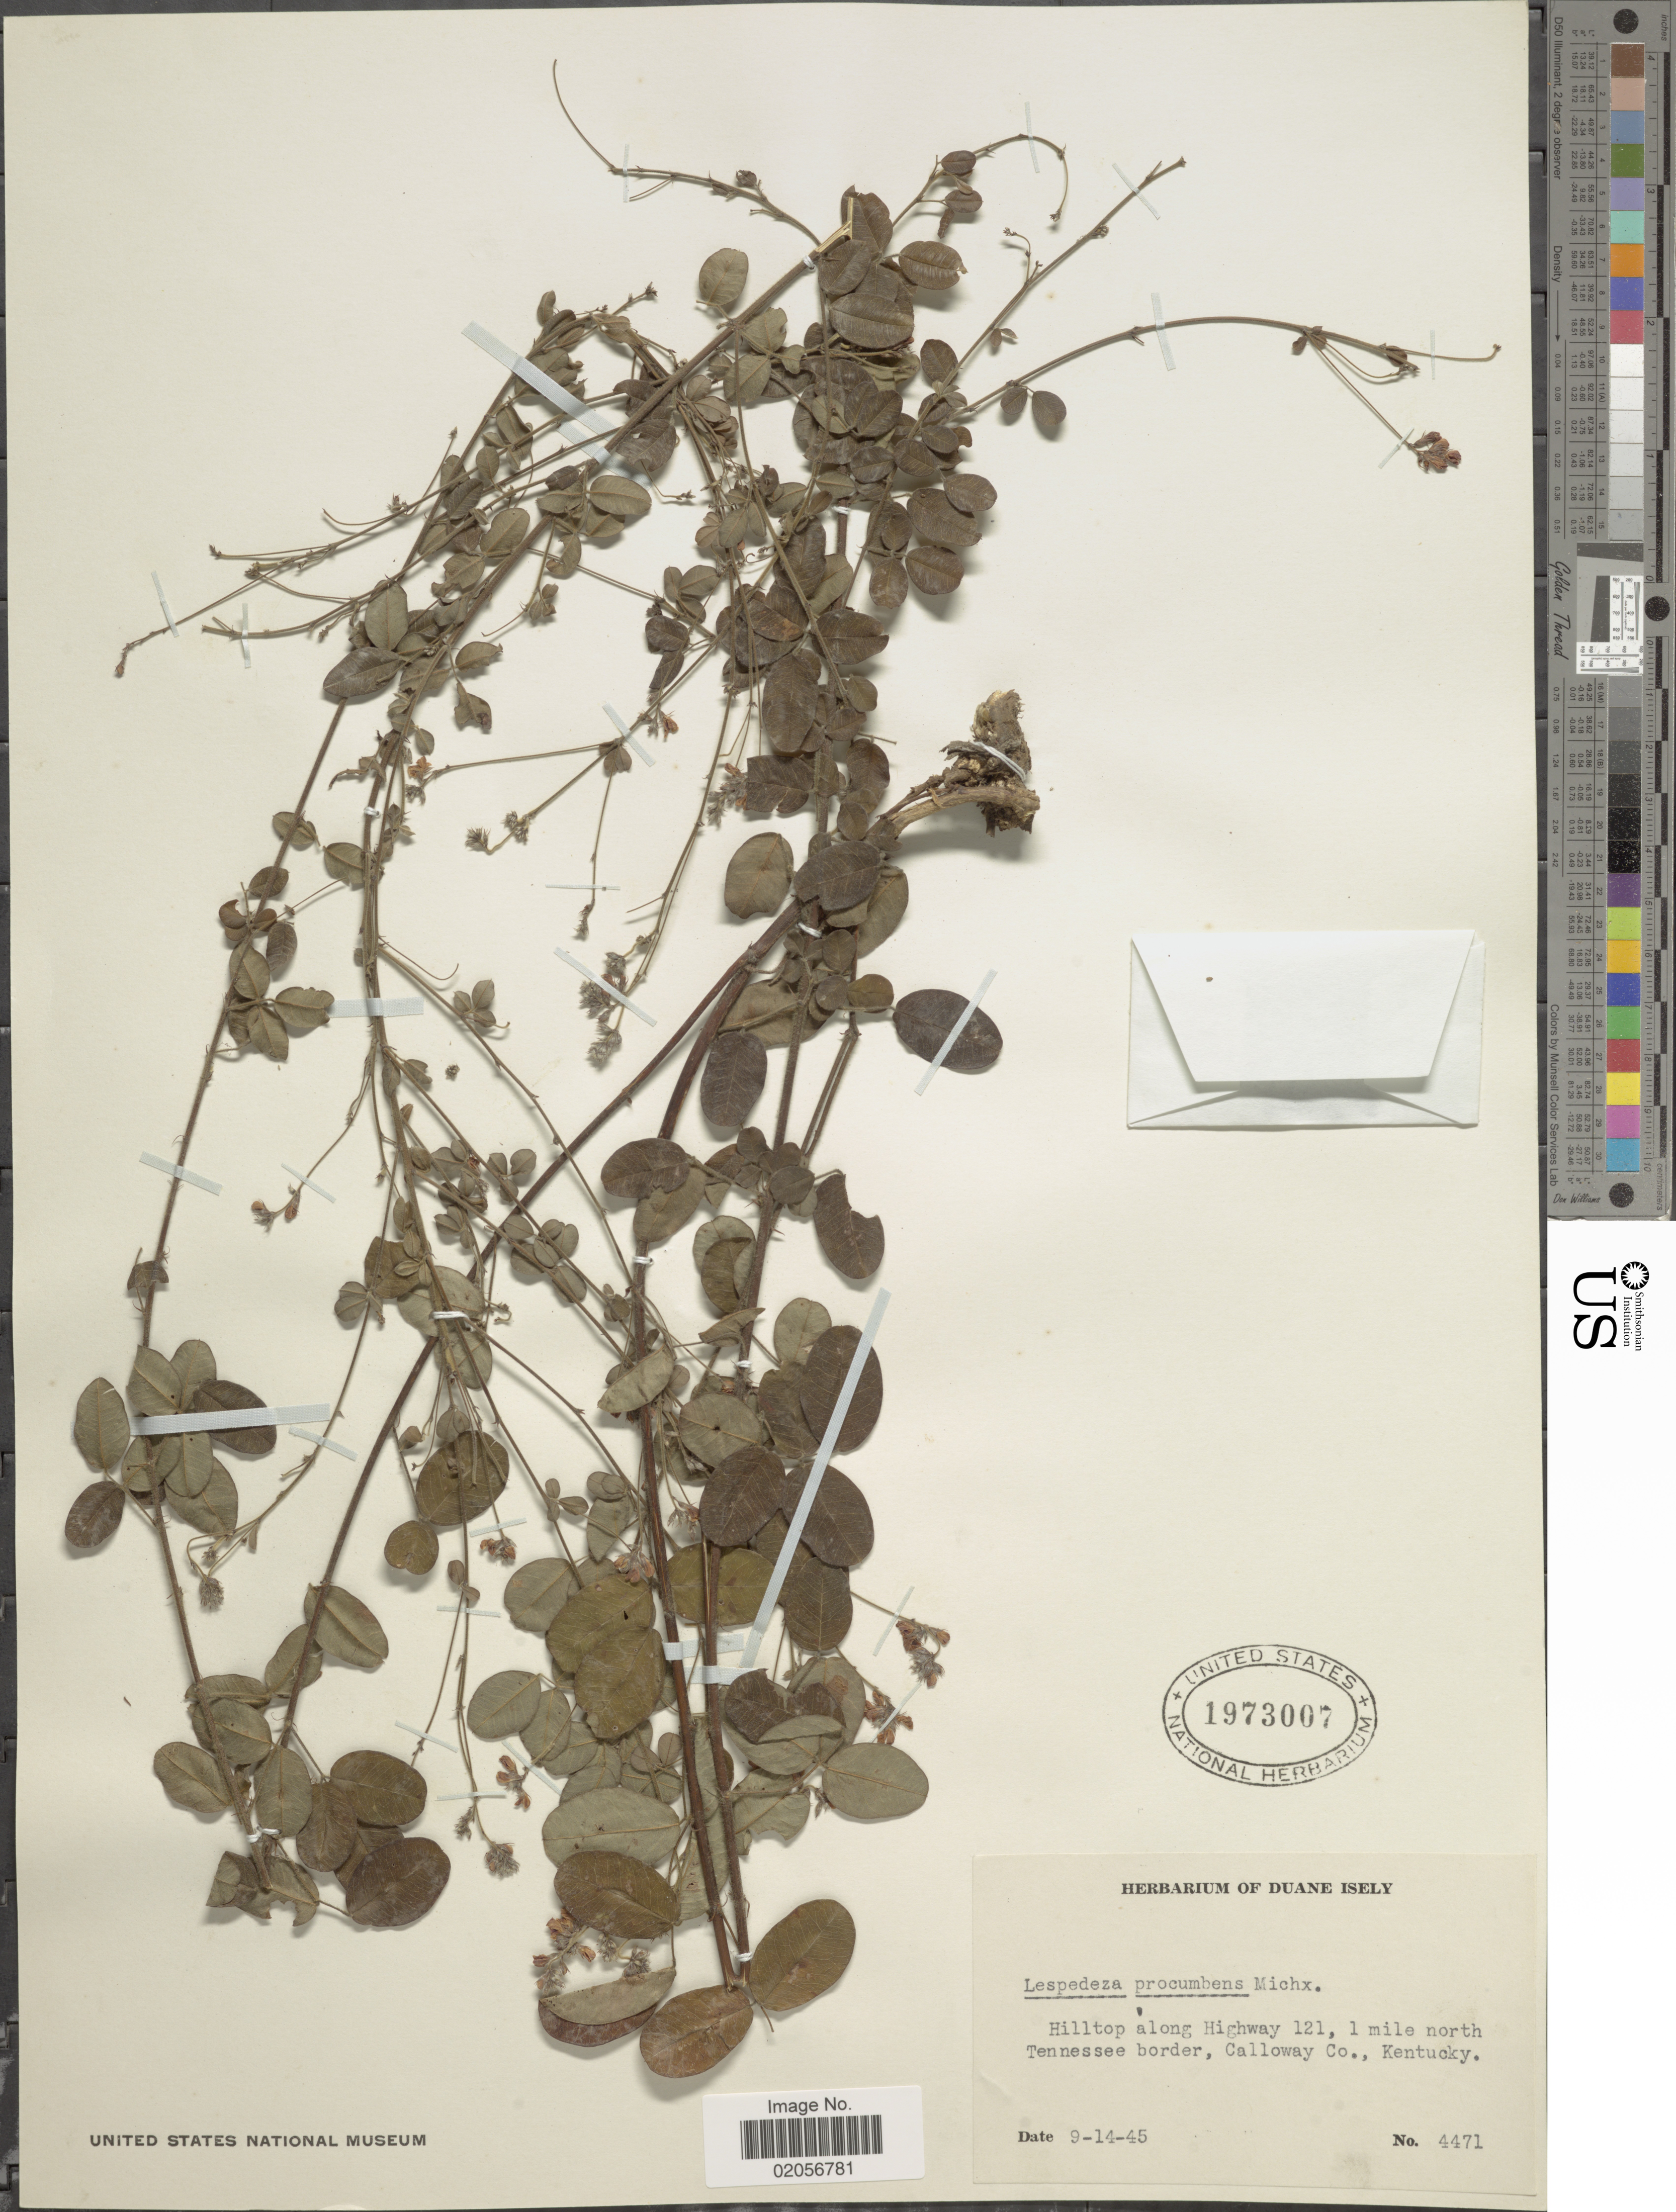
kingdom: Plantae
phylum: Tracheophyta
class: Magnoliopsida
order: Fabales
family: Fabaceae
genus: Lespedeza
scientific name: Lespedeza procumbens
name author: Michx.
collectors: ex. herb. Duane Isely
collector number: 4471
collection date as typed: Transcribed d/m/y: 14/9/45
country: United States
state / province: Kentucky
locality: Hilltop along Highway 121, 1 mile north Tennessee border, Calloway Co.,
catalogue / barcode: US 1973007